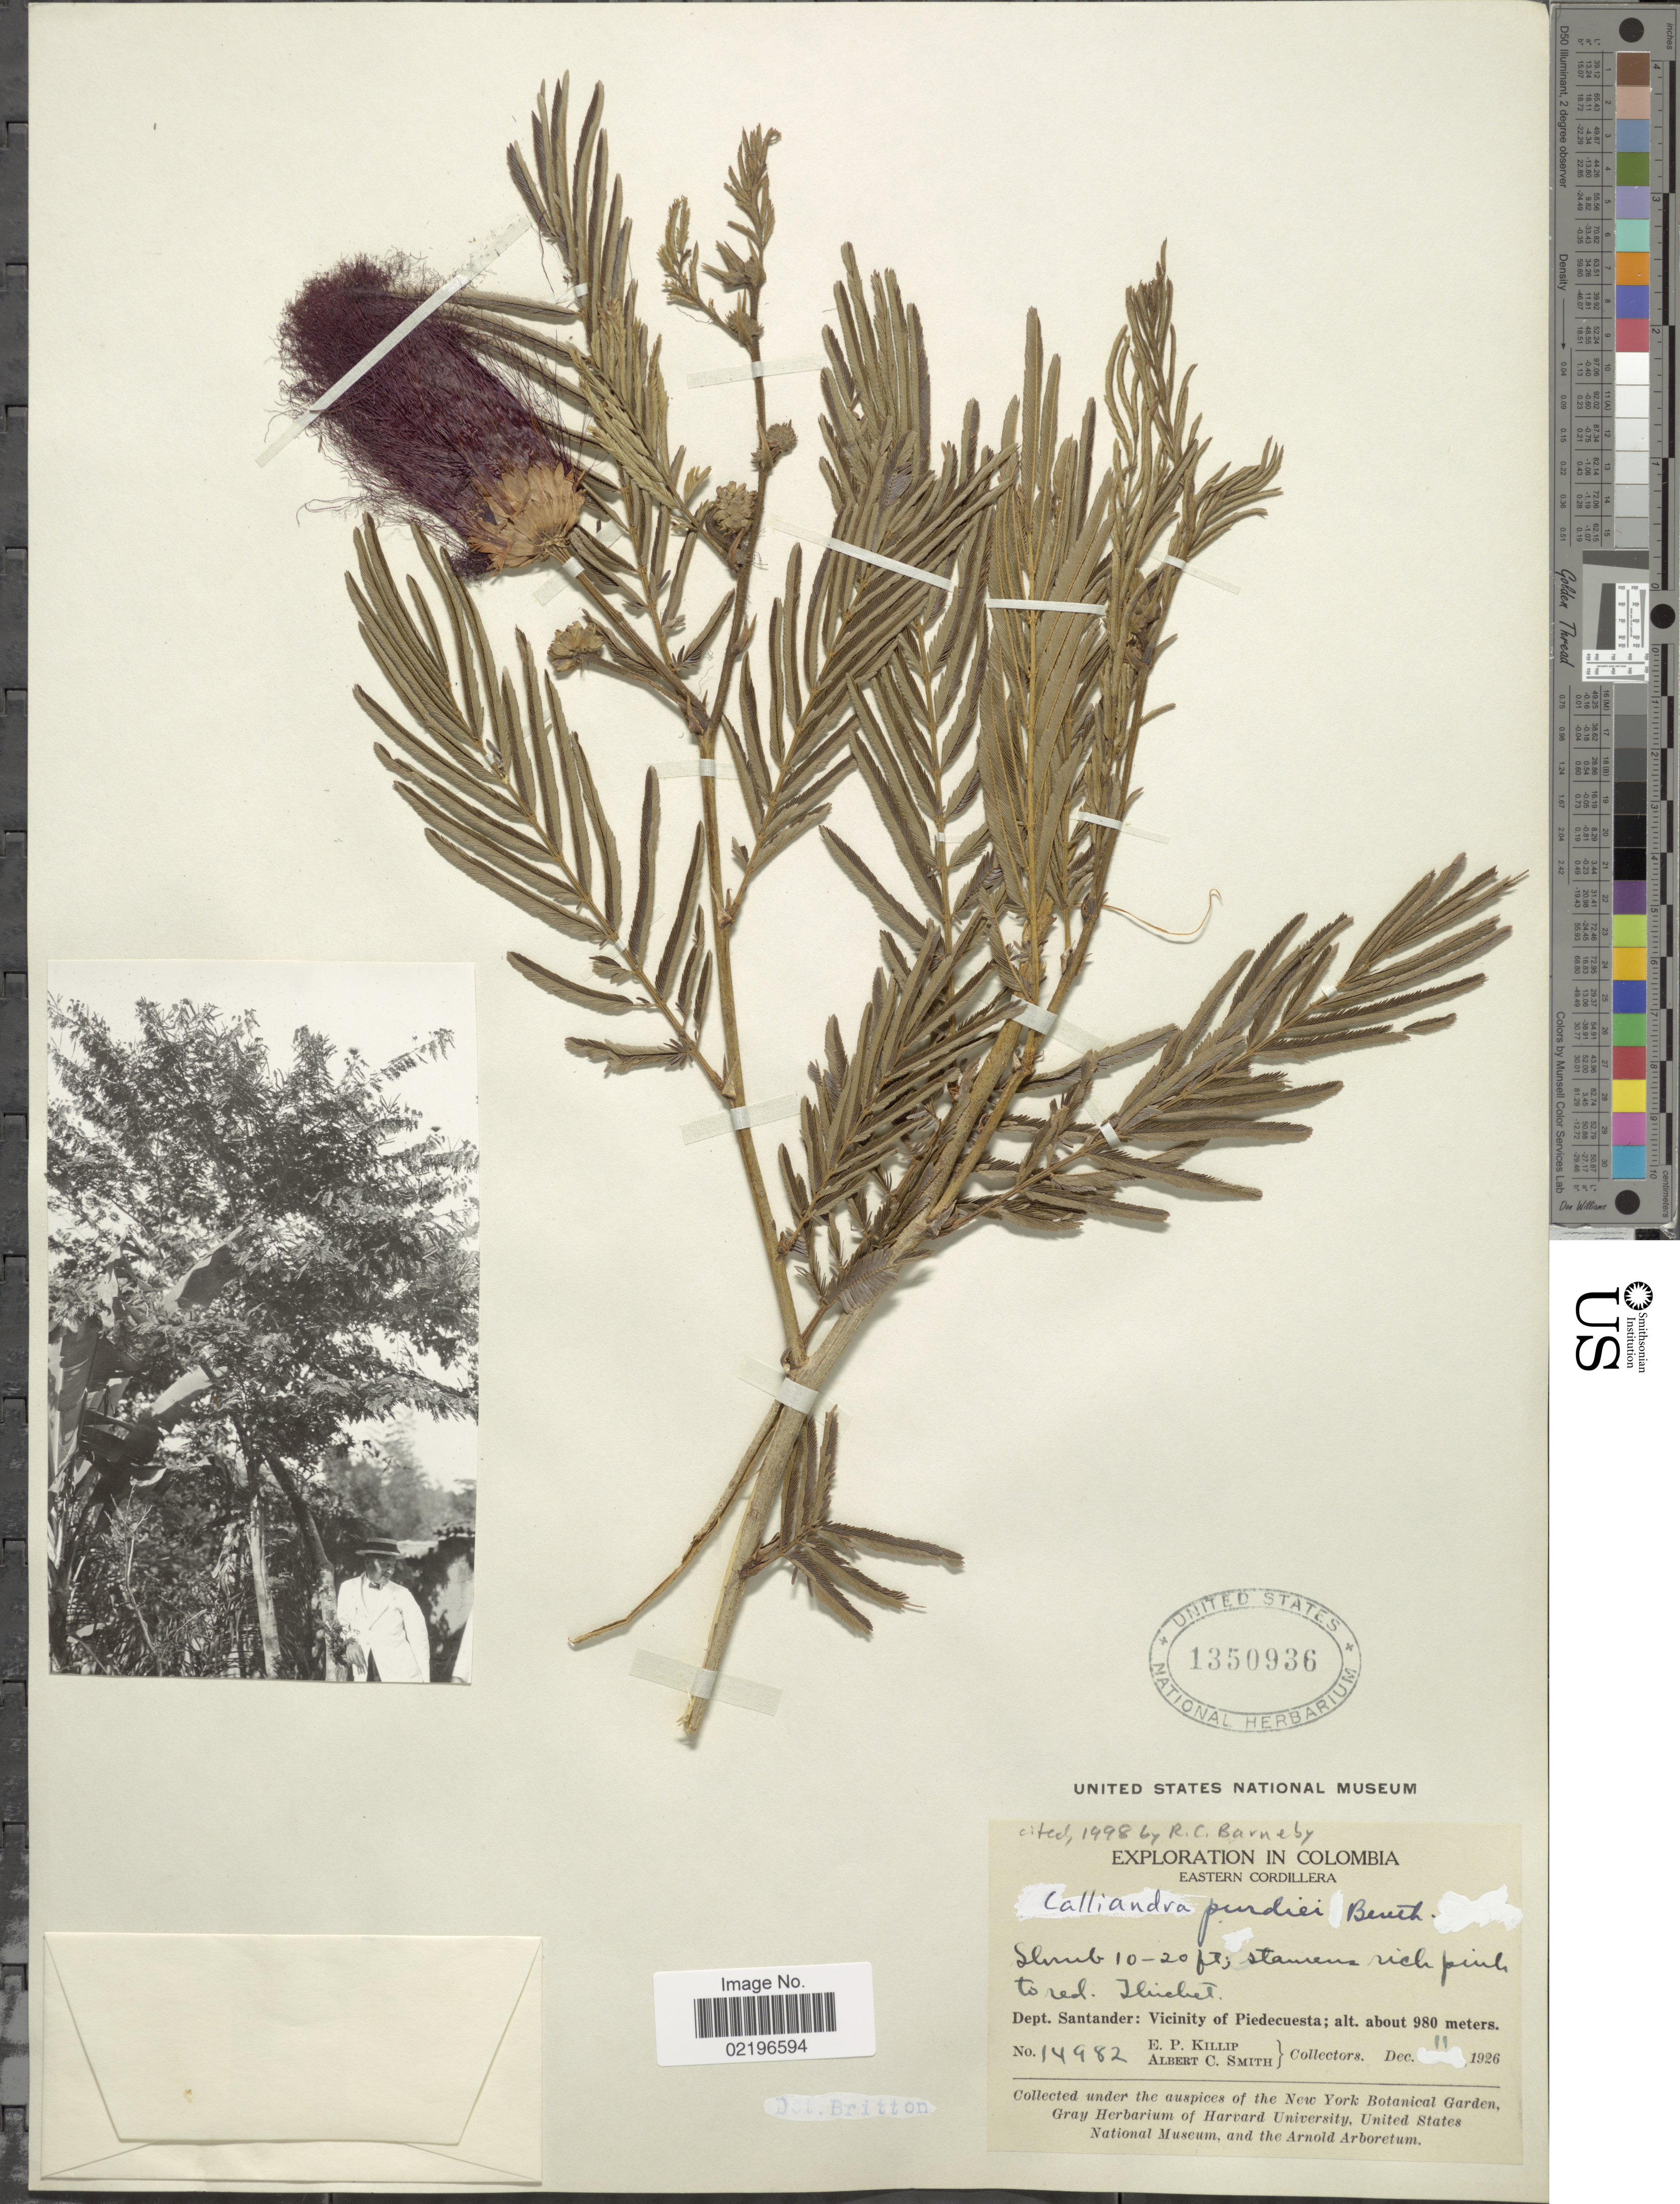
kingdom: Plantae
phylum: Tracheophyta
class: Magnoliopsida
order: Fabales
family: Fabaceae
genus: Calliandra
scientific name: Calliandra purdiaei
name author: Benth.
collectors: E. P. Killip & A. C. Smith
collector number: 14982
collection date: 1926-12-11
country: Colombia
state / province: Santander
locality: Eastern Cordillera, Dept. Santander: Vicinity of Piedecuesta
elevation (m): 980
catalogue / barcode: US 1350936